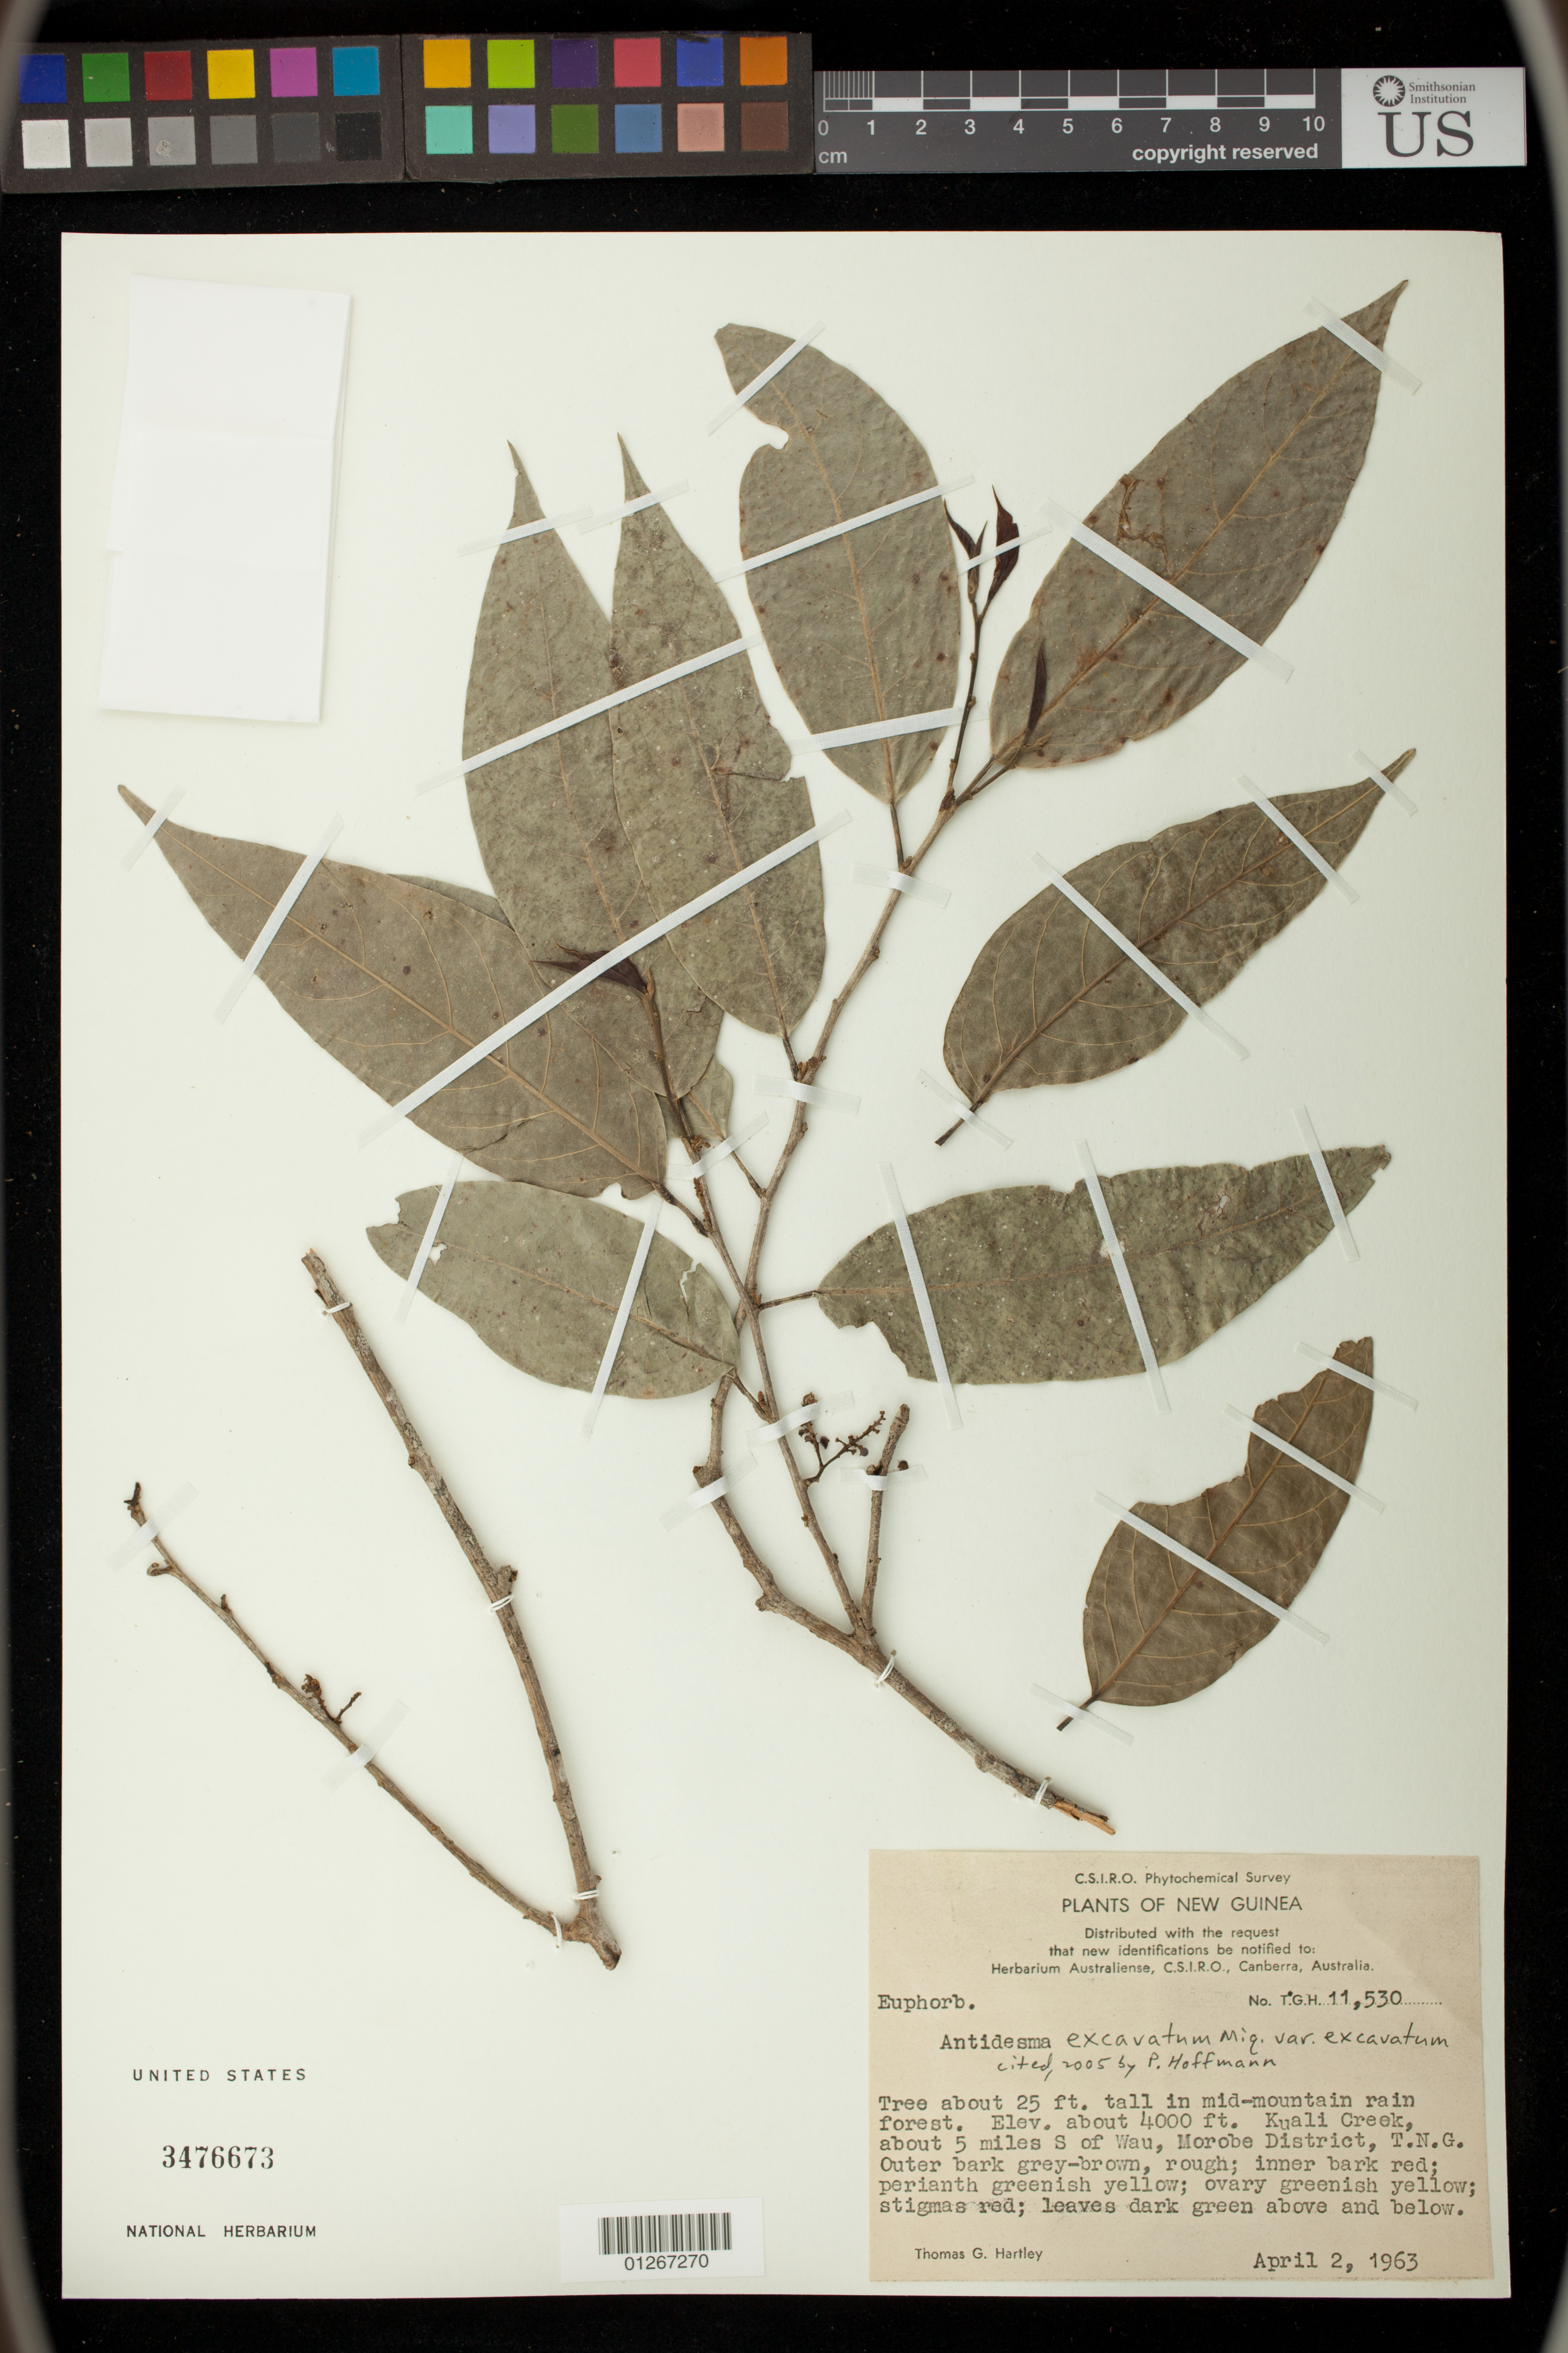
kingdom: Plantae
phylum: Tracheophyta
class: Magnoliopsida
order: Malpighiales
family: Phyllanthaceae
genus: Antidesma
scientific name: Antidesma excavatum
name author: Miq.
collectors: T. G. Hartley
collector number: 11530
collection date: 1963-04-02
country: Papua New Guinea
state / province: Morobe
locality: Kuali Creek, about 5 miles S of Wau, T.N.G.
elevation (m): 1219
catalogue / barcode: US 3476673